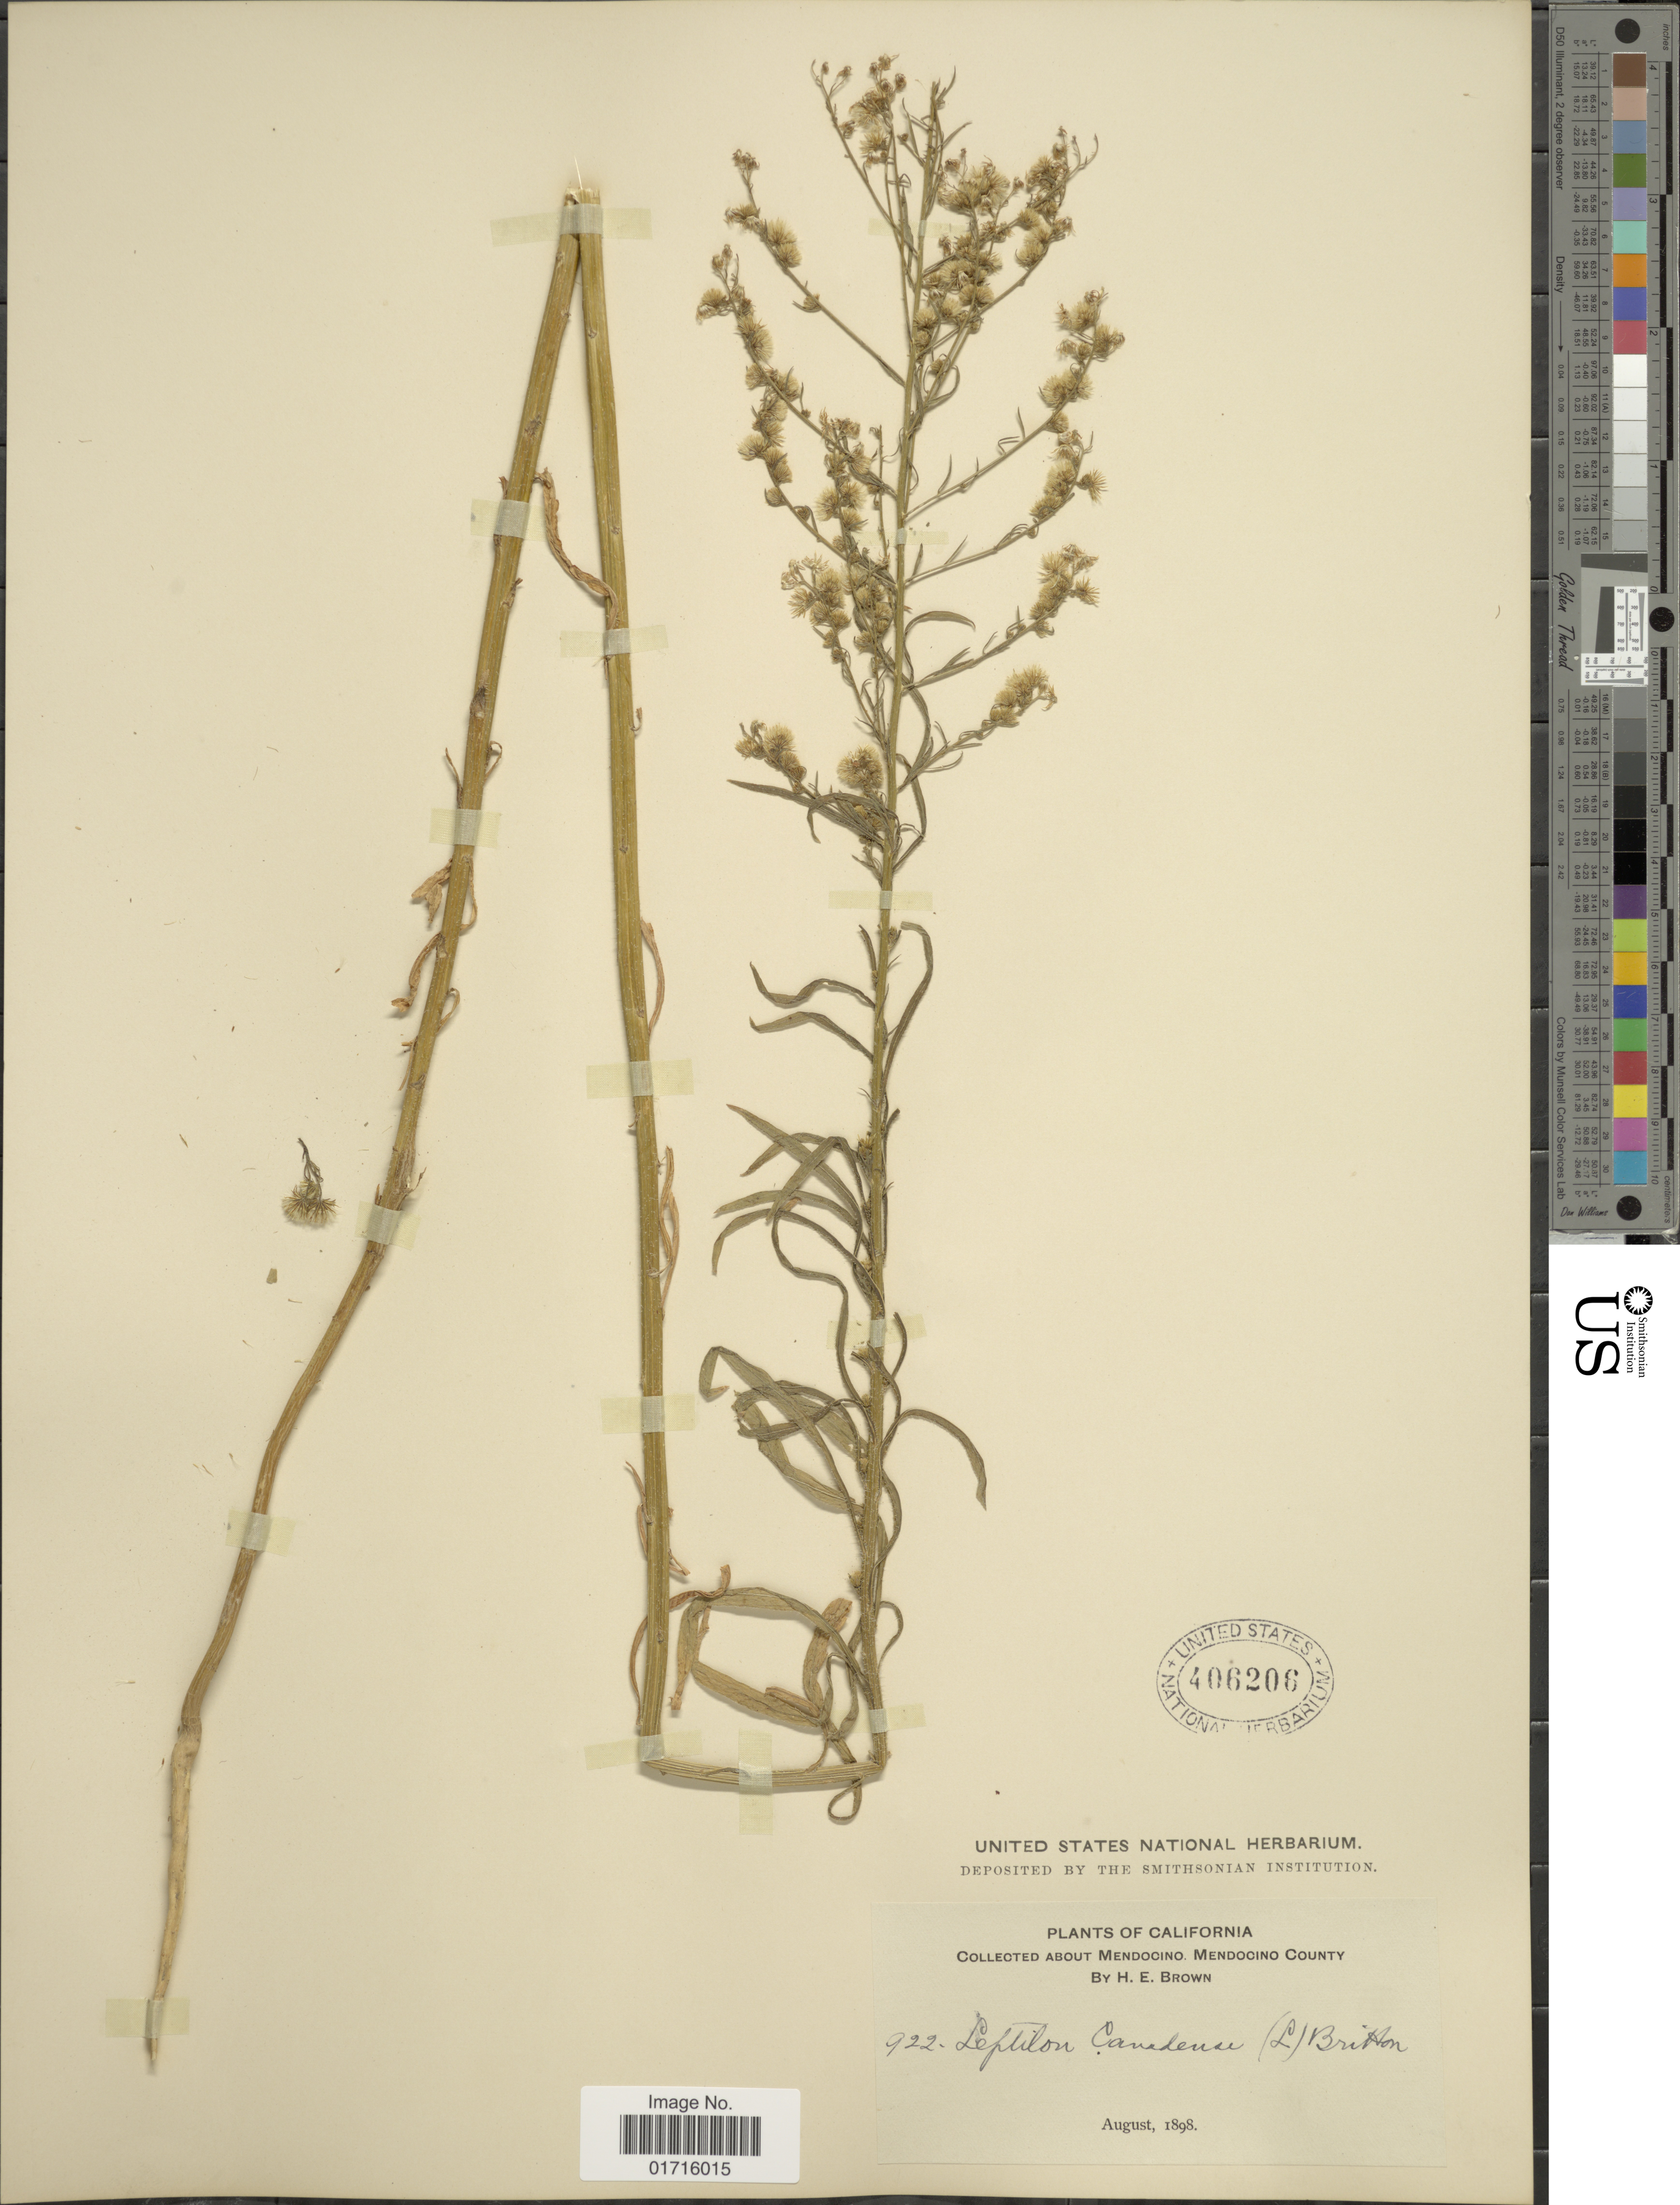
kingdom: Plantae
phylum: Tracheophyta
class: Magnoliopsida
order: Asterales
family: Asteraceae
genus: Conyza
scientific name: Conyza canadensis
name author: (L.) Cronq.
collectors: H. E. Brown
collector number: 922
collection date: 1898-08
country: United States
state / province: California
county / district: Mendocino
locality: About Mendocino, Mendocino County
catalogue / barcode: US 406206